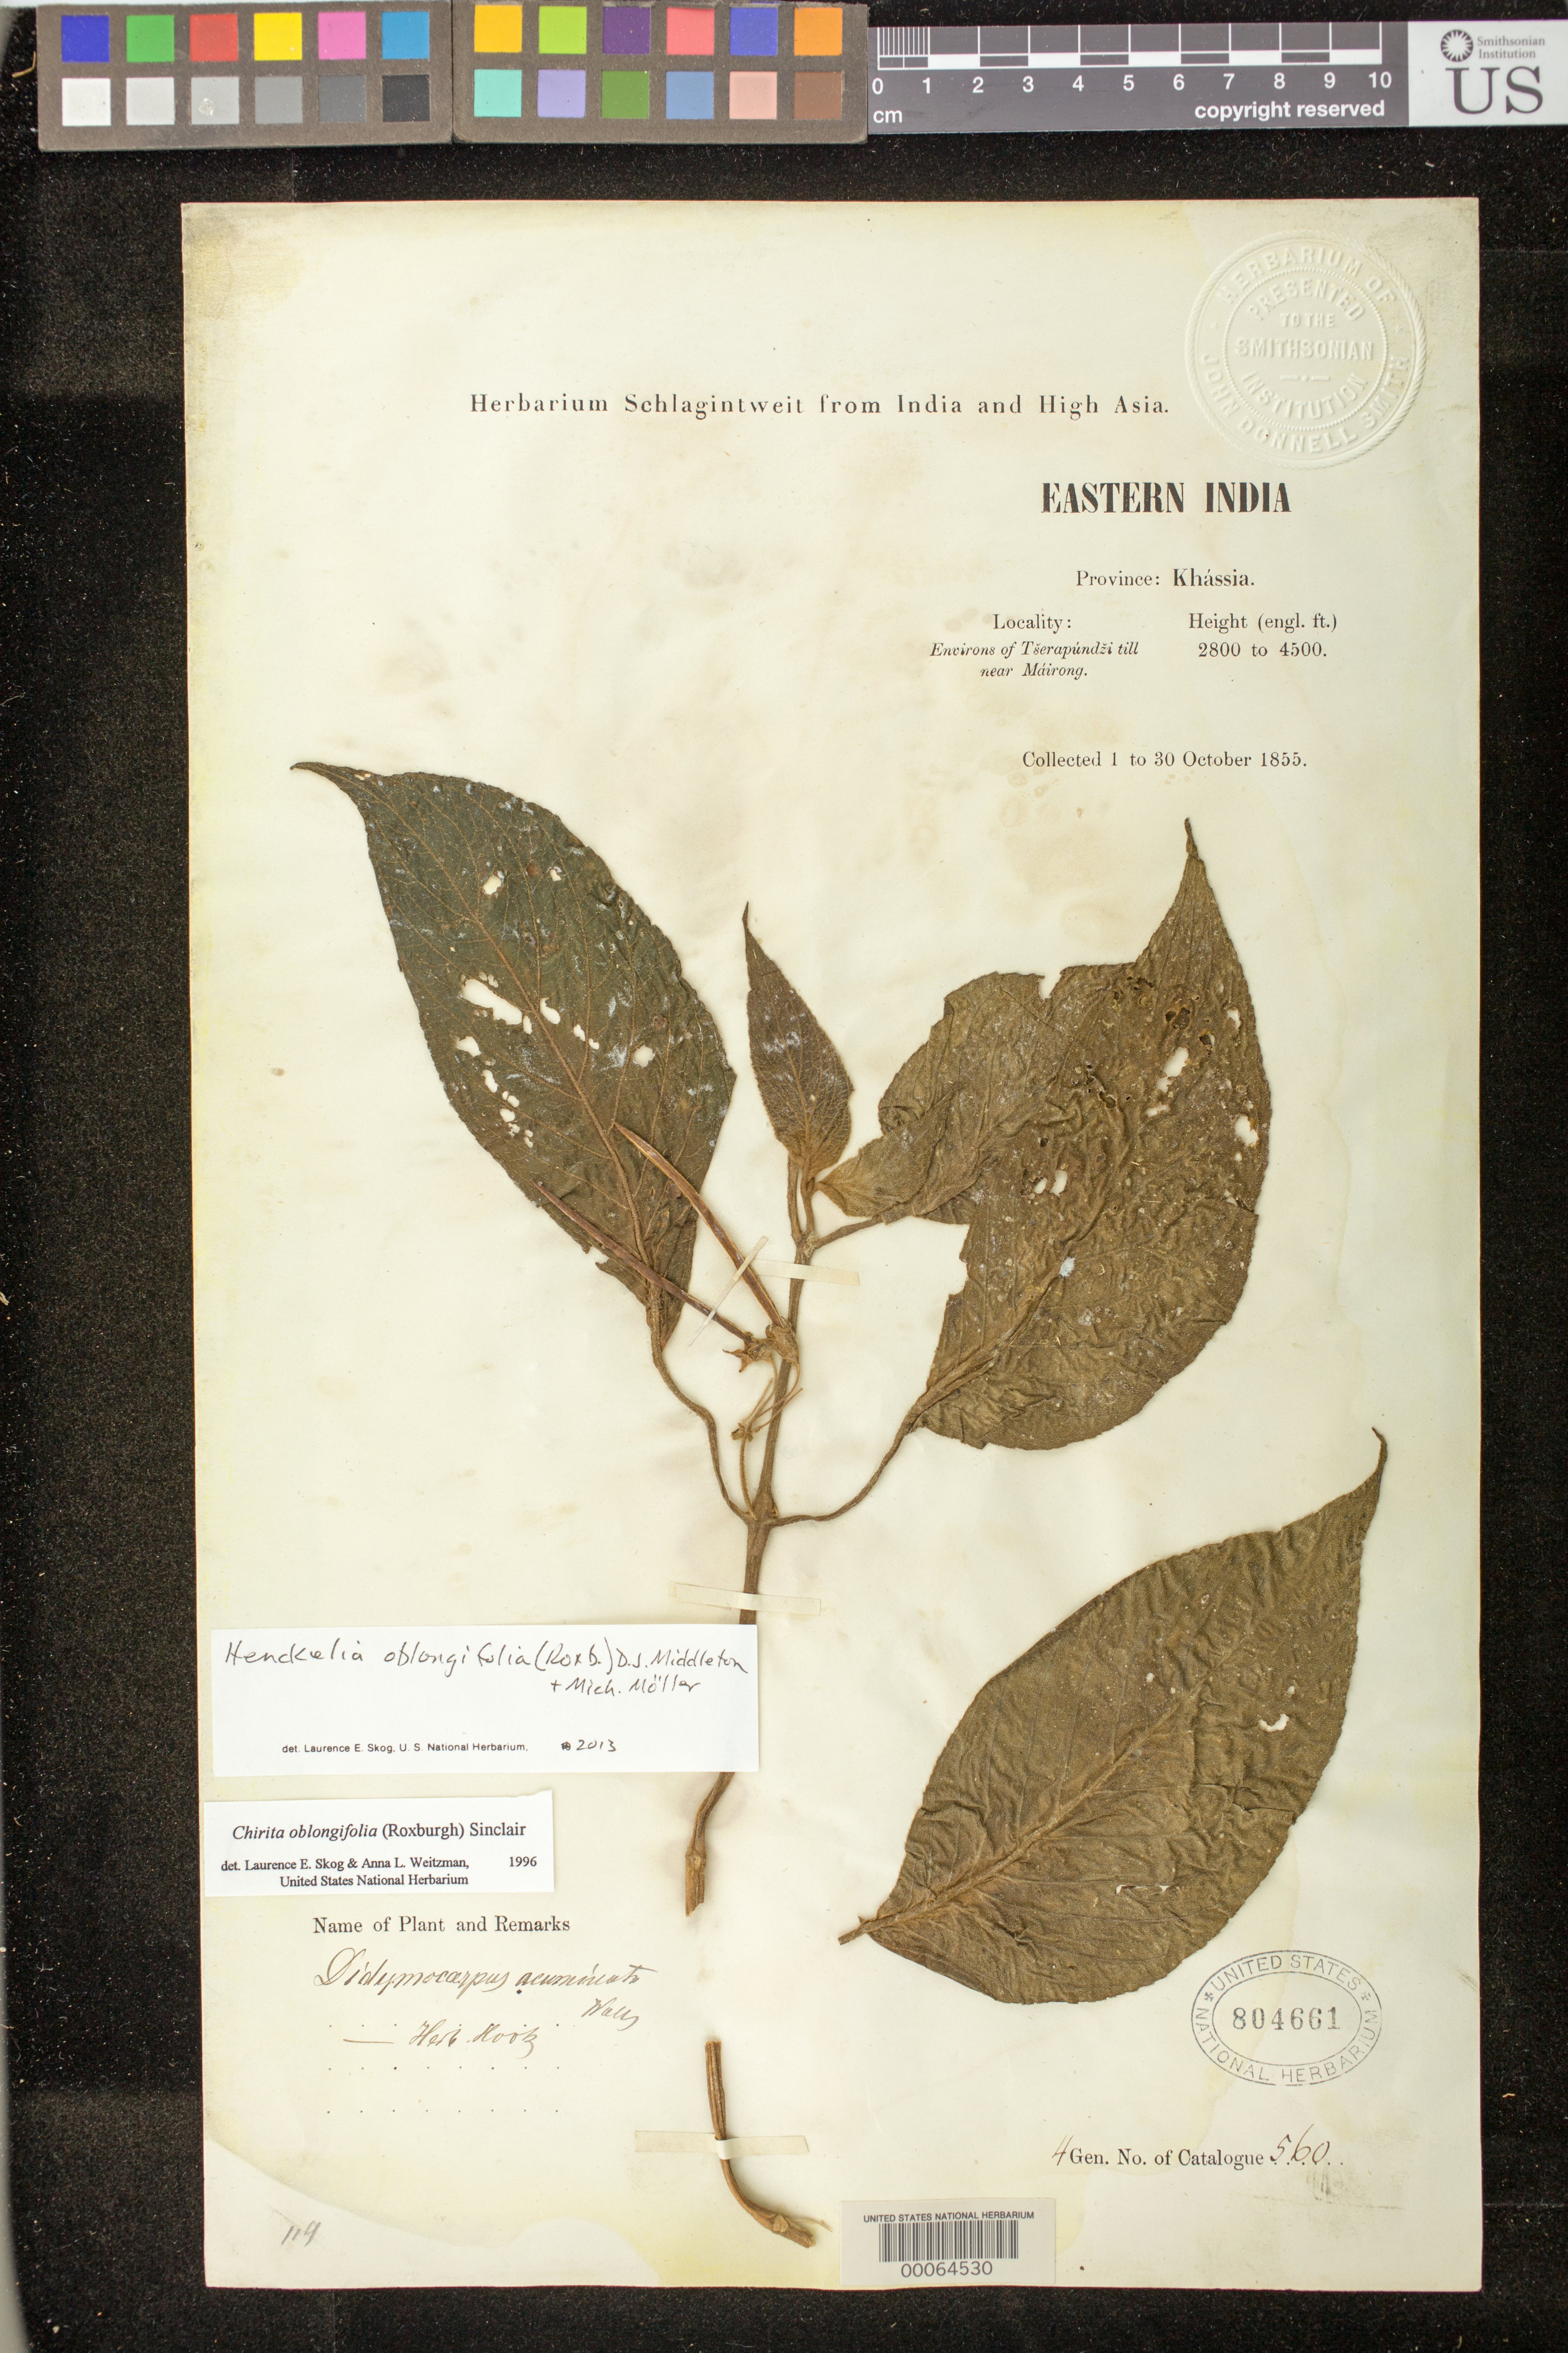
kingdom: Plantae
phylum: Tracheophyta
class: Magnoliopsida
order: Lamiales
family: Gesneriaceae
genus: Henckelia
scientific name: Henckelia oblongifolia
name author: (Grey-Wilson) D.J. Middleton & Mich. Möller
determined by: Skog, Laurence E.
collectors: Herbarium Schlagintweit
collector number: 560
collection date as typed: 01 Oct 1855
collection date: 1855-10-01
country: India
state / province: Meghalaya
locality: Prov. Khassia. Near Mairong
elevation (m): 853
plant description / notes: Probably Herbarium Schlagintweit (specimen not seen)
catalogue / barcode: US 804661